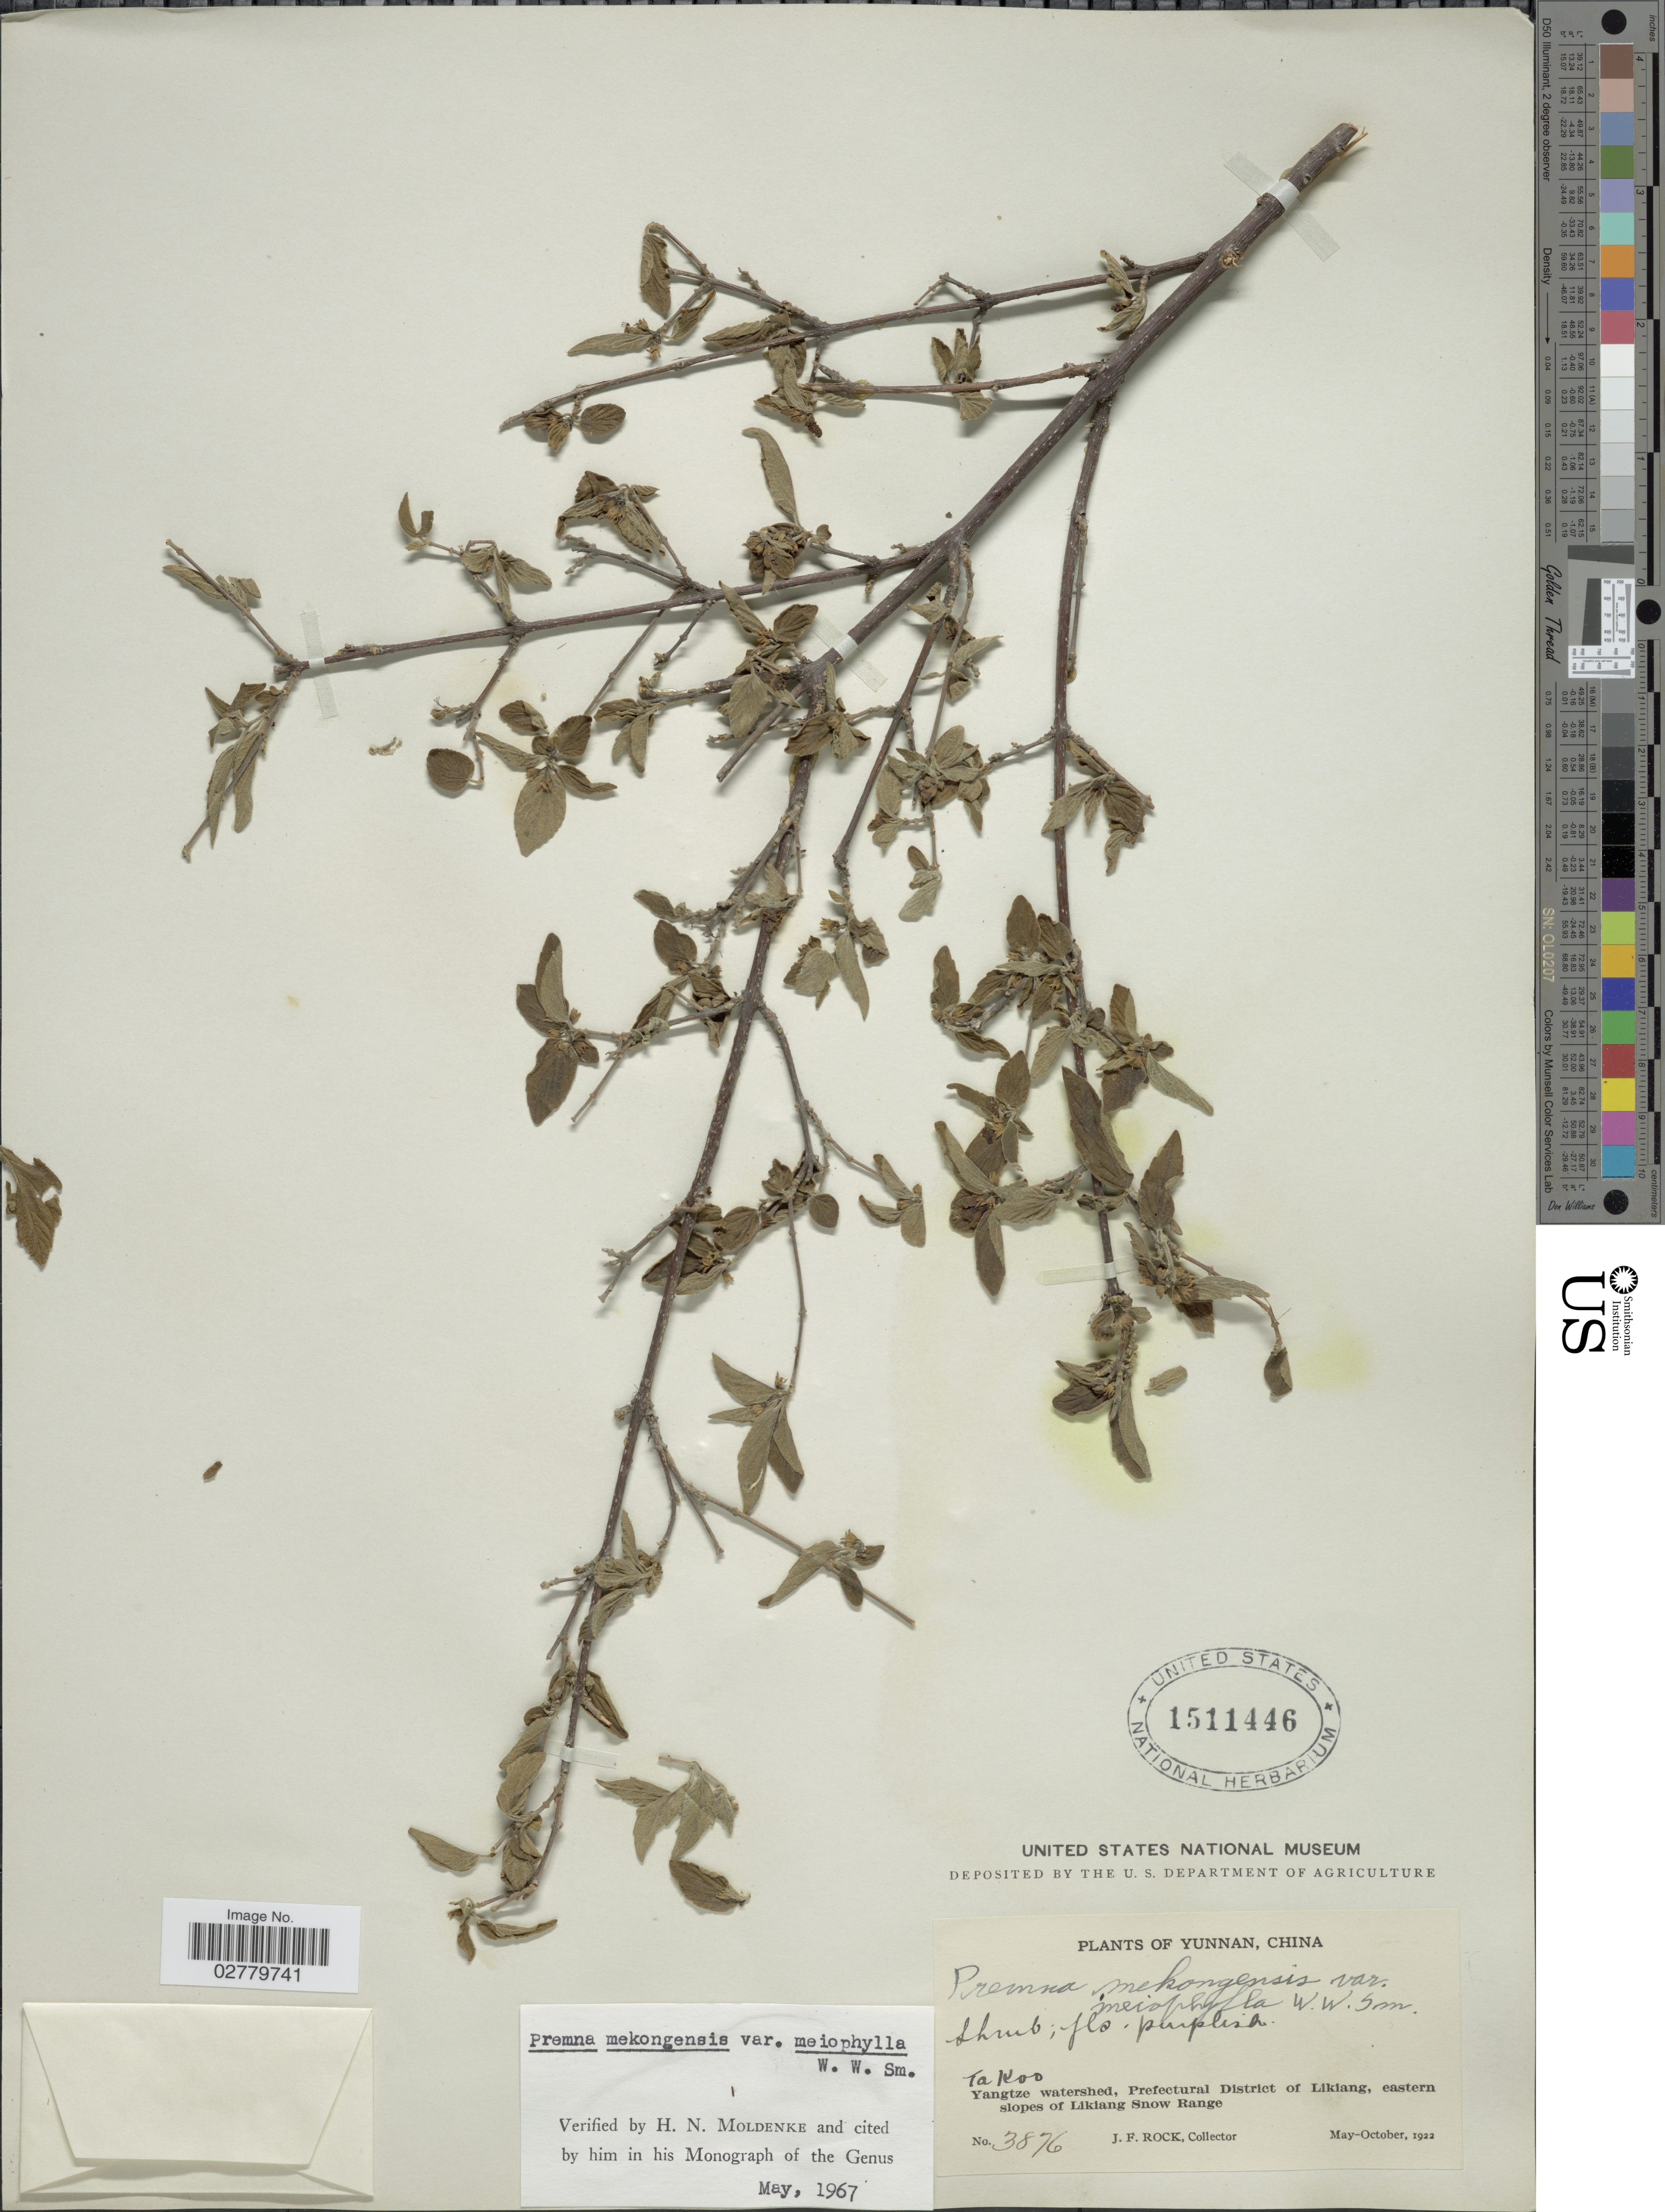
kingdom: Plantae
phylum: Tracheophyta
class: Magnoliopsida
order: Lamiales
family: Lamiaceae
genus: Premna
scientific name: Premna mekongensis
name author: W.W. Sm.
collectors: J. Rock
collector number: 3876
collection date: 1922-05/1922-10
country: China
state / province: Yunnan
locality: Ta Koo. Yangtze watershed, Prefectural District of Likiang, eastern slopes of Likiang Snow Range.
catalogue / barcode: US 1511446